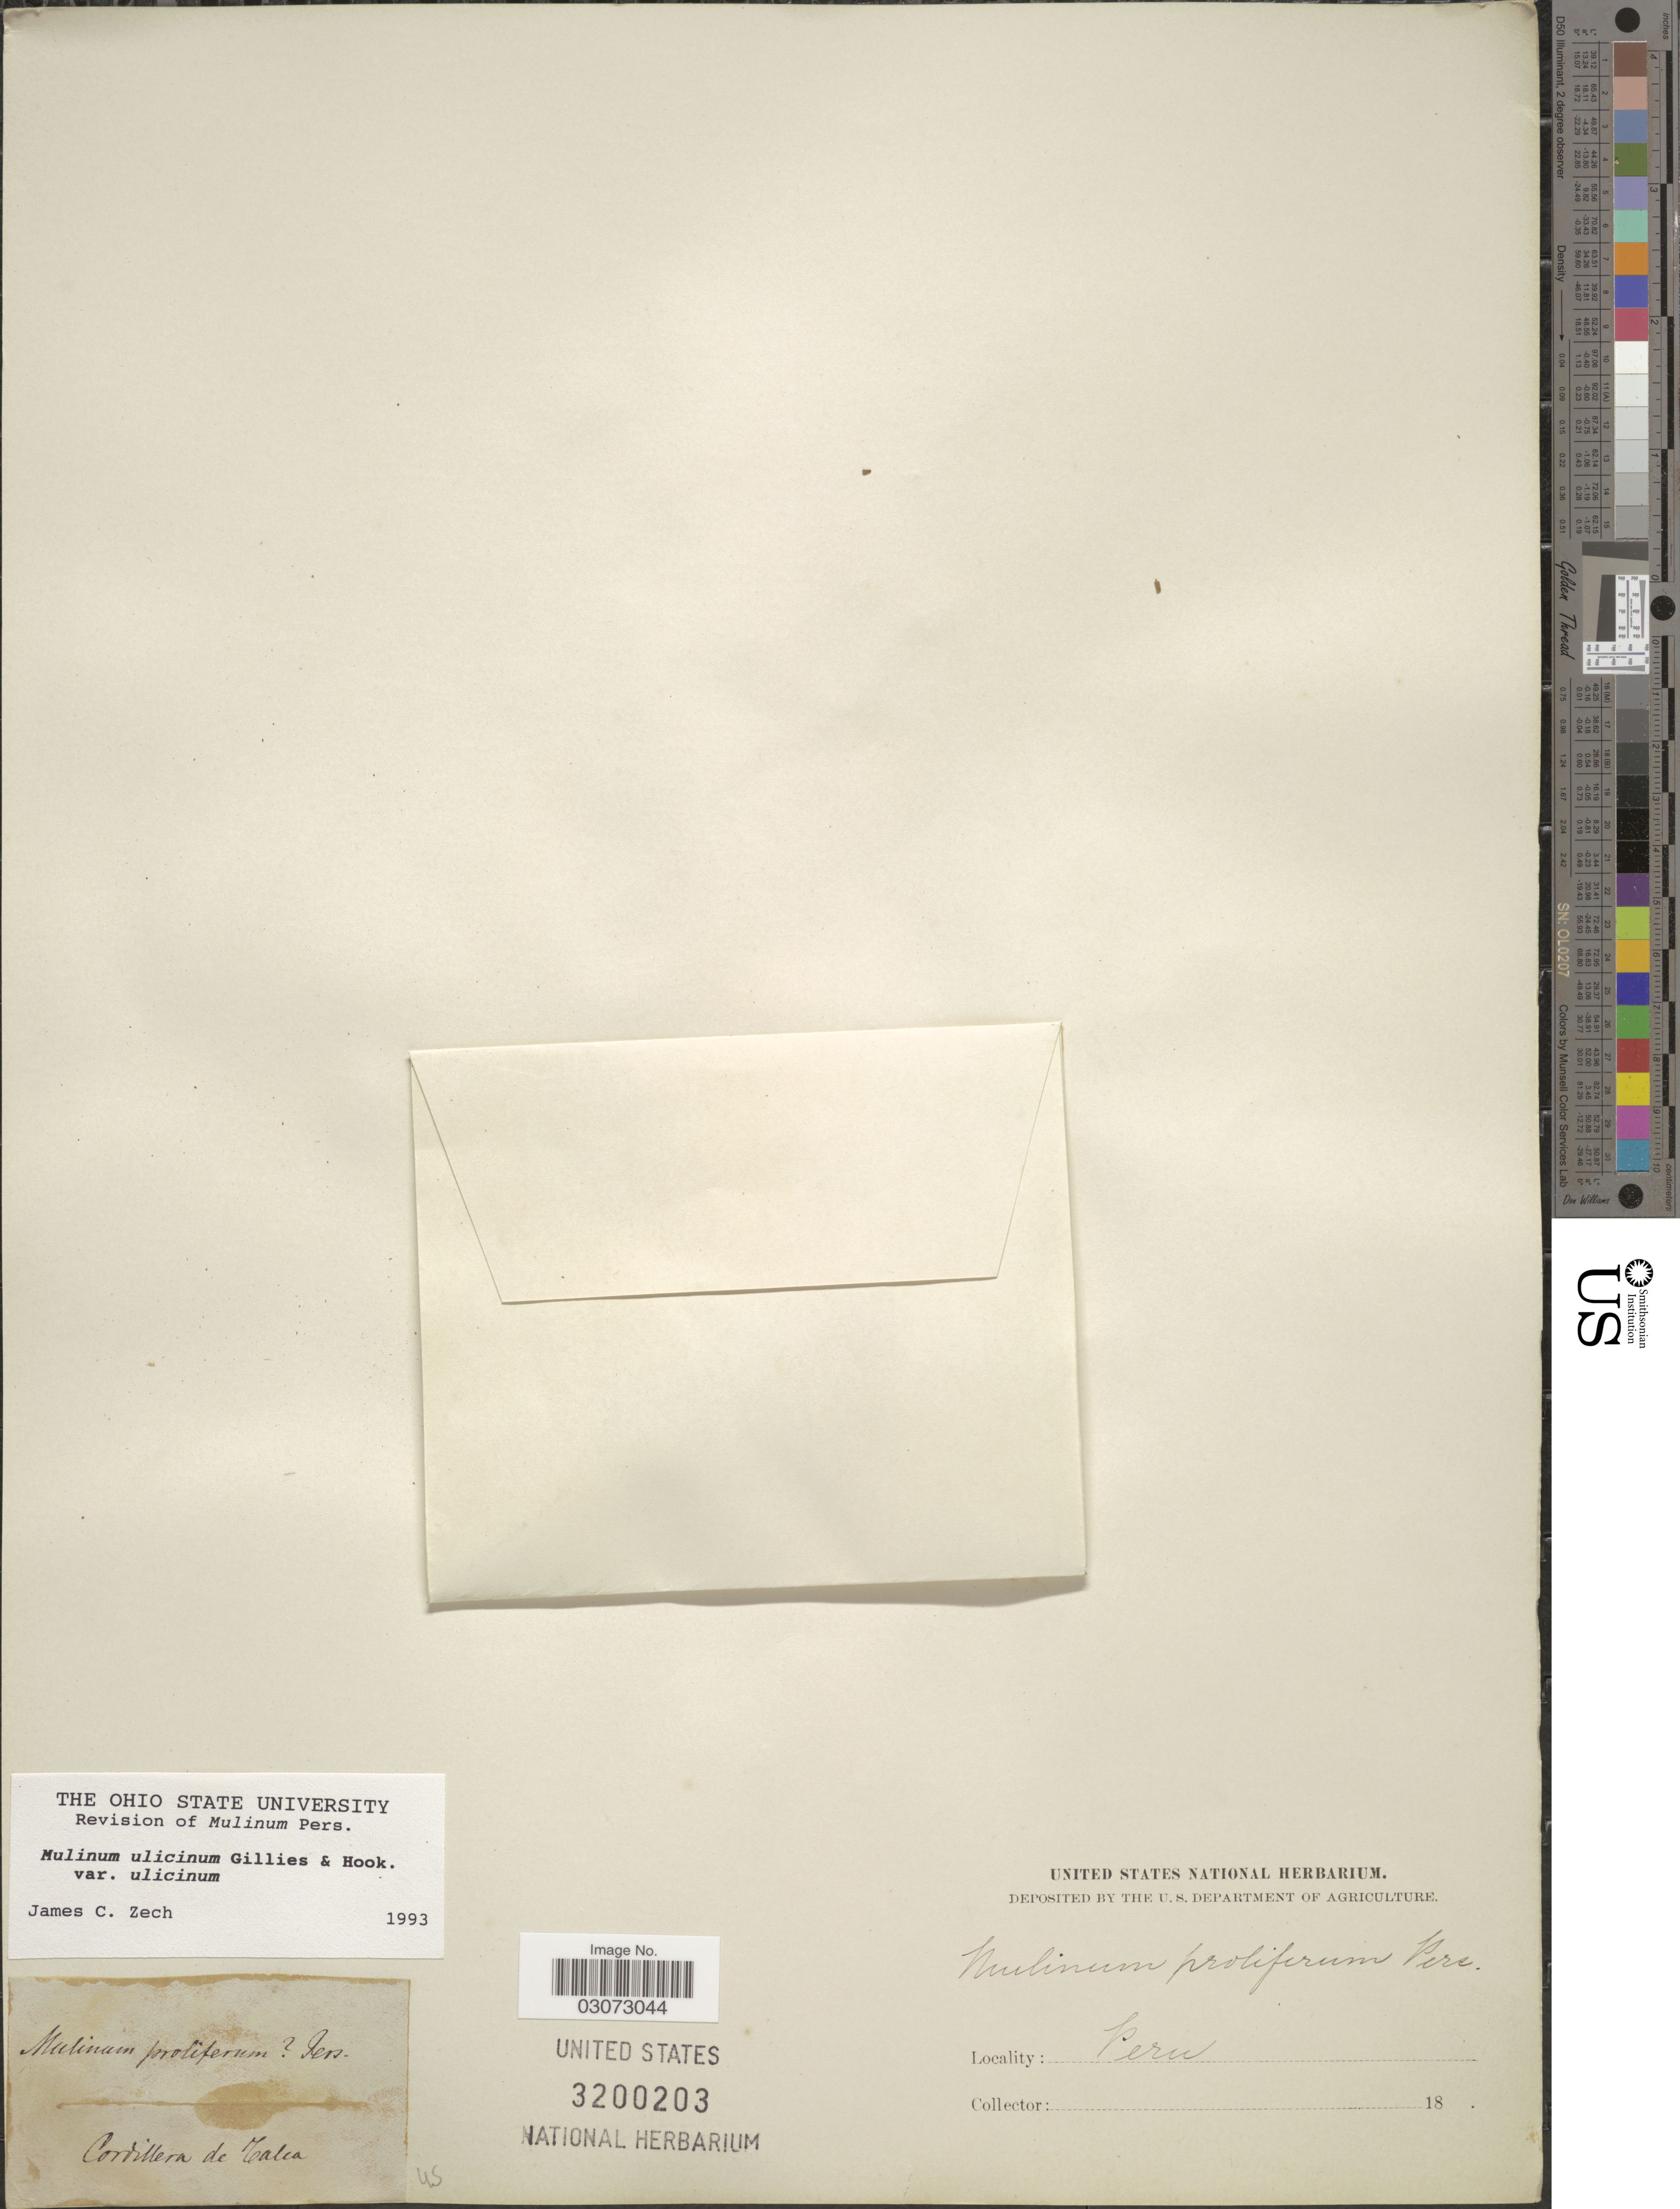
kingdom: Plantae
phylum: Tracheophyta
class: Magnoliopsida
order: Apiales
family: Apiaceae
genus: Mulinum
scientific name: Mulinum ulicinum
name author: Gillet & Hook.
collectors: ex herb. United States National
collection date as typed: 18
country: Peru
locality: Cordillera de Talca.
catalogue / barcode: US 3200203